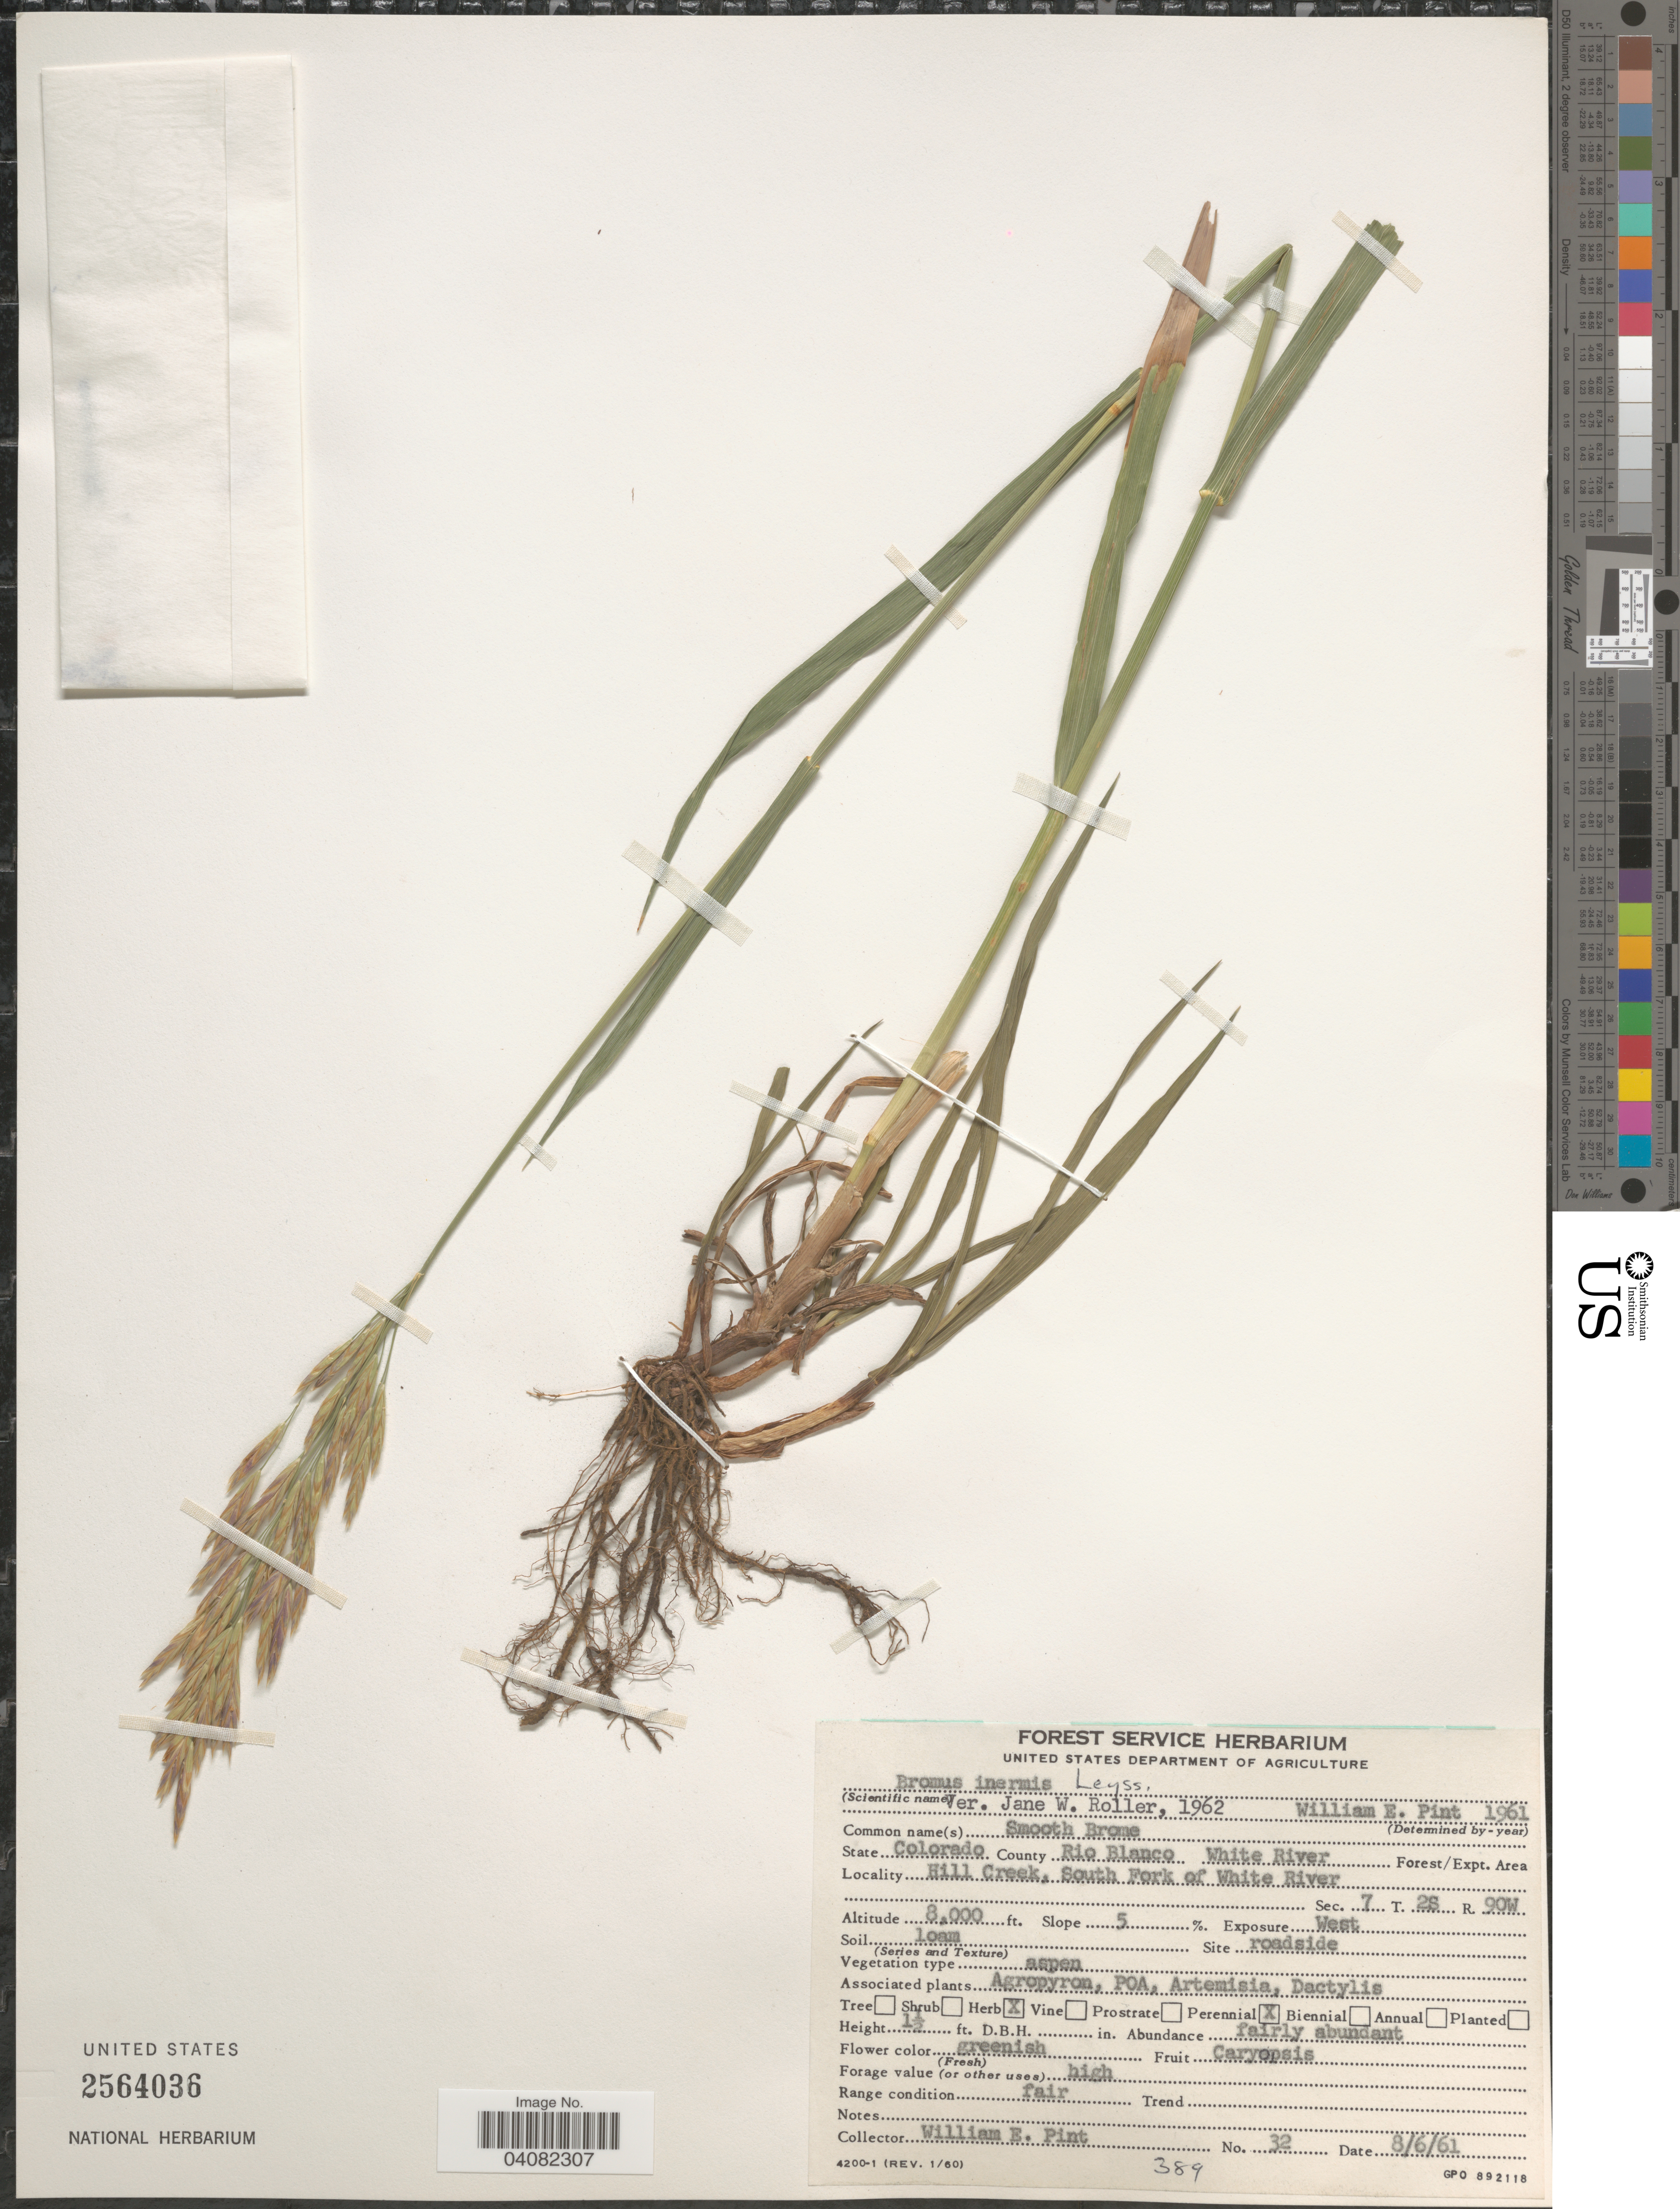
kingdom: Plantae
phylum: Tracheophyta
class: Liliopsida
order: Poales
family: Poaceae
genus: Bromus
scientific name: Bromus inermis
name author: Leyss.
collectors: W. Pint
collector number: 32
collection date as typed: Transcribed d/m/y: 6/8/61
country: United States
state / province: Colorado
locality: County Rio Blanco. White River Forest/Expt. Area. Hill Creek, South Fork of White River. Sec. 7. T. 2S. R. 90W. Slope 5%. Exposure West.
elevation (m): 2438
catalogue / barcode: US 2564036